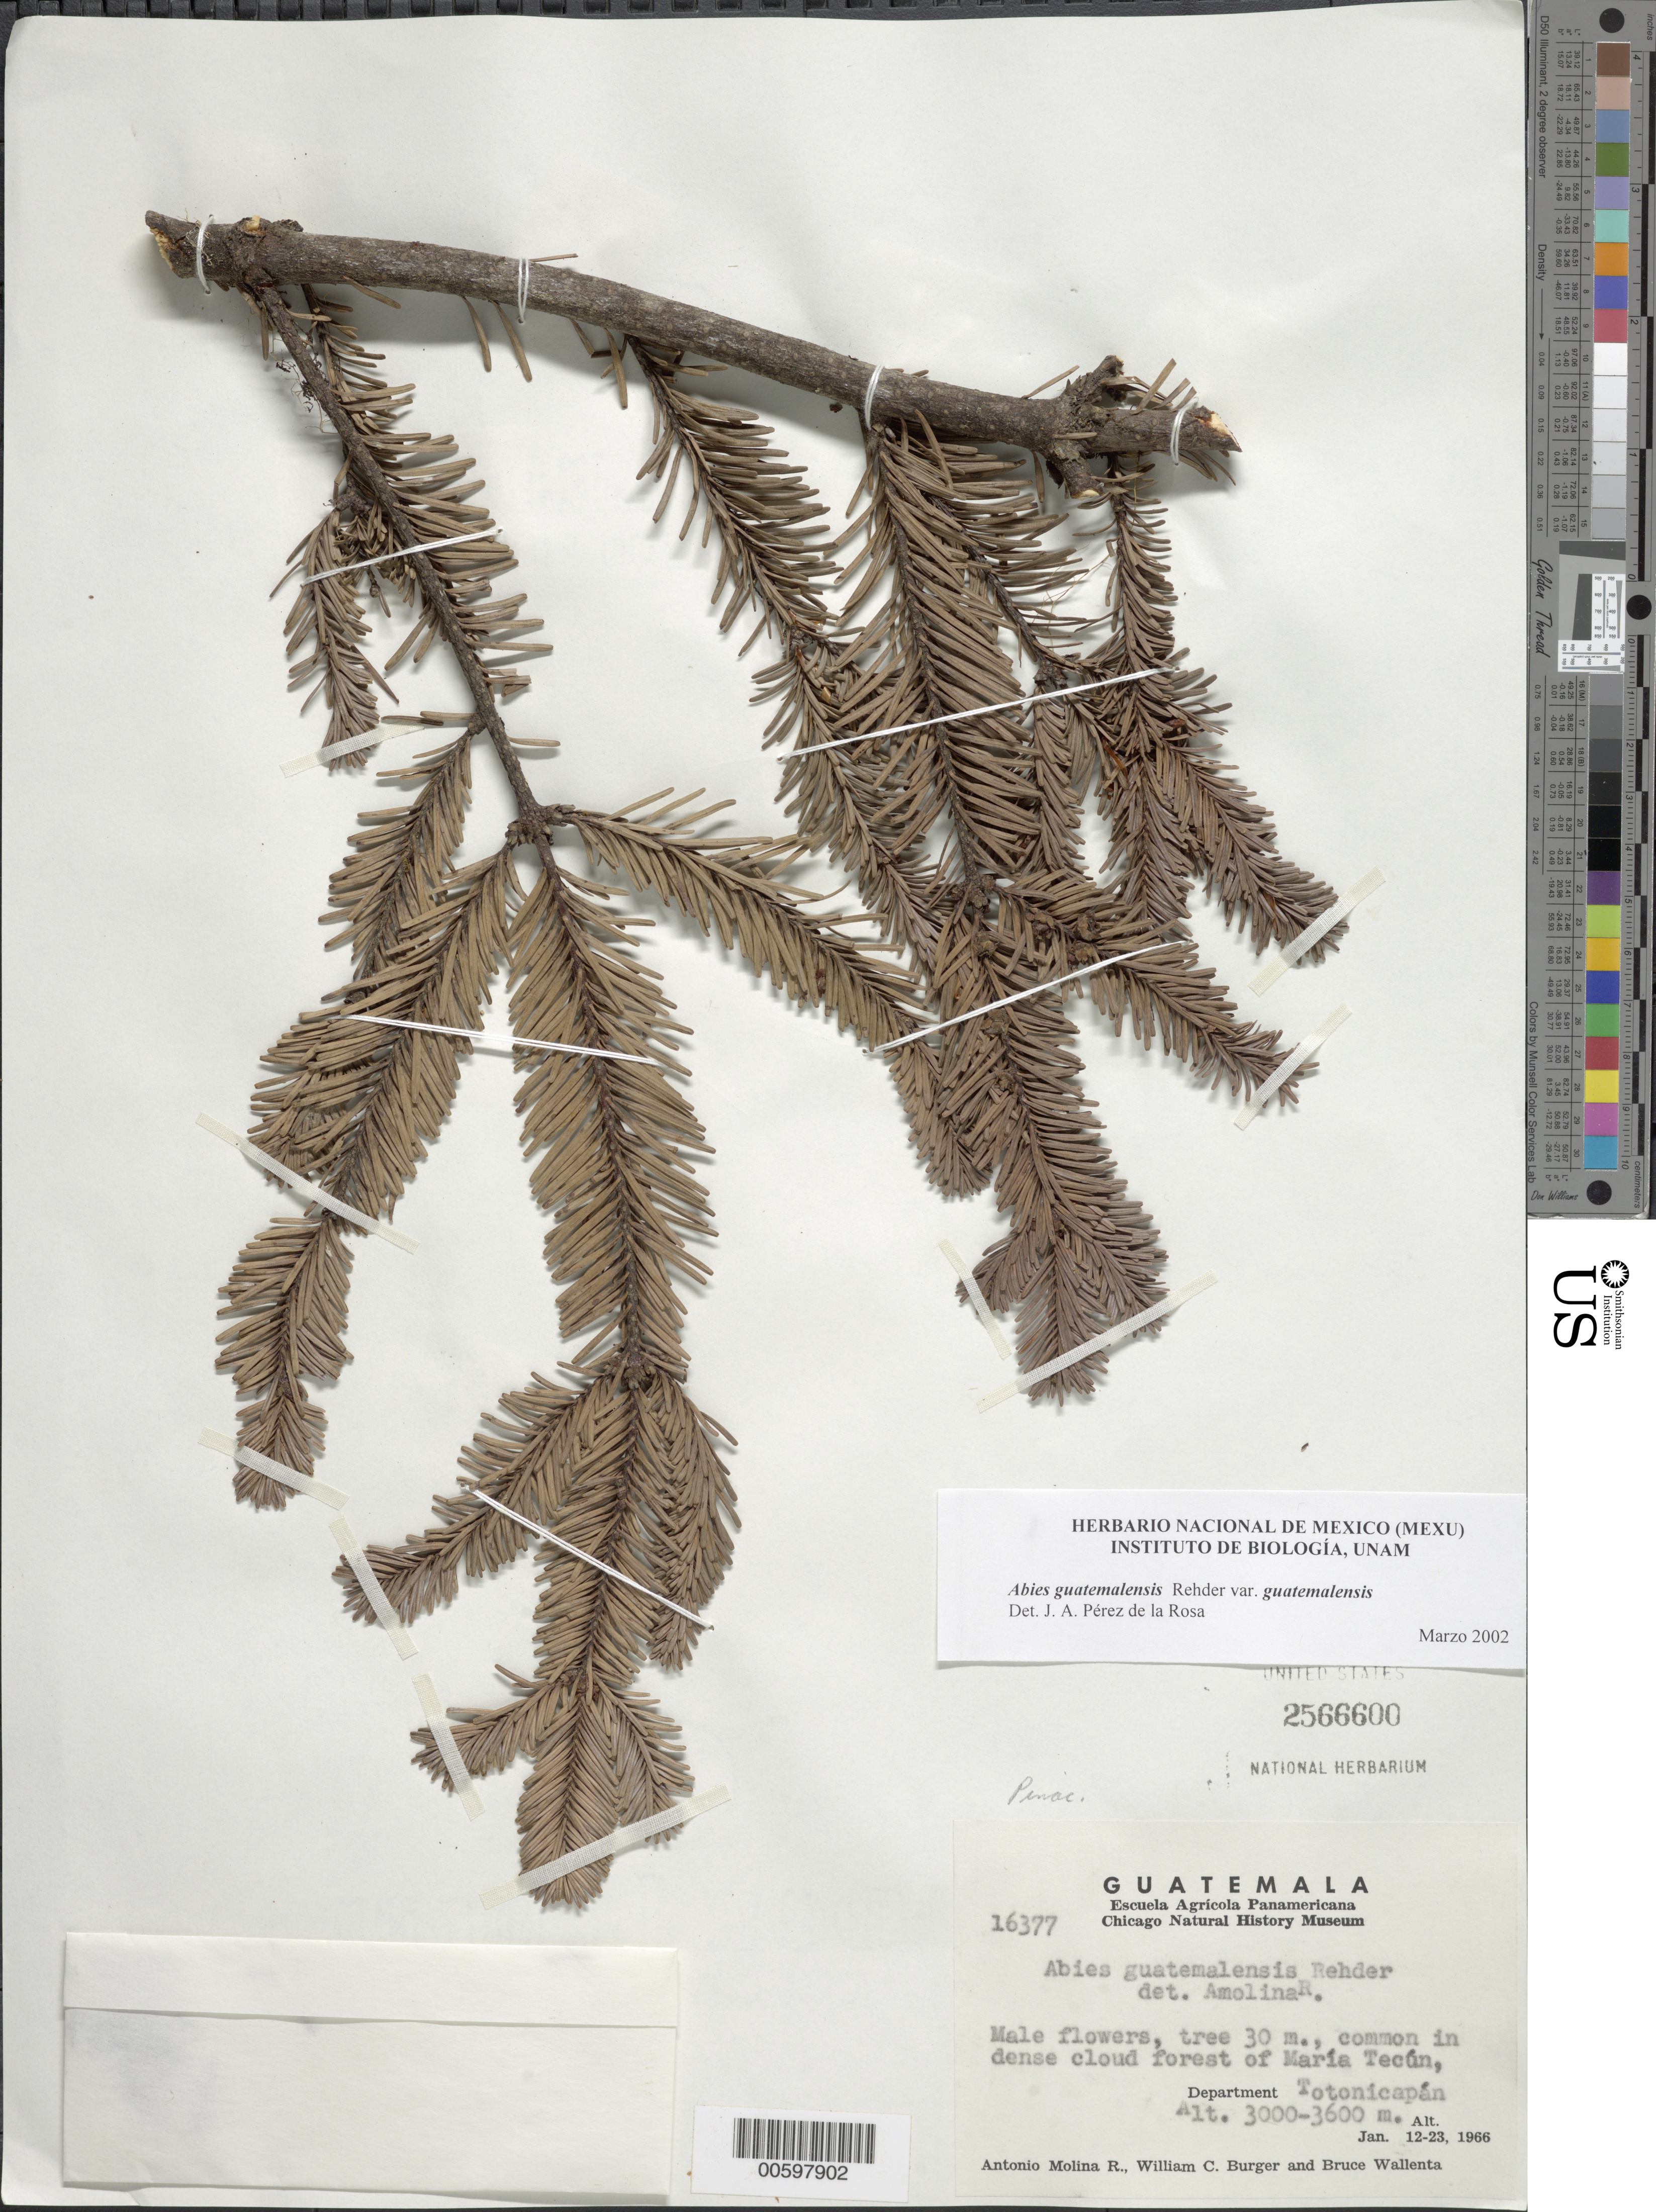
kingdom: Plantae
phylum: Tracheophyta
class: Pinopsida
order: Pinales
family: Pinaceae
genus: Abies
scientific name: Abies guatemalensis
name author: Rehder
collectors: A. Molina R., W. Burger & B. Wallenta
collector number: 16377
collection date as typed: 12 Jan 1966 to 23 Jan 1966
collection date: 1966-01-12/1966-01-23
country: Guatemala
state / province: Totonicapán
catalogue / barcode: US 2566600